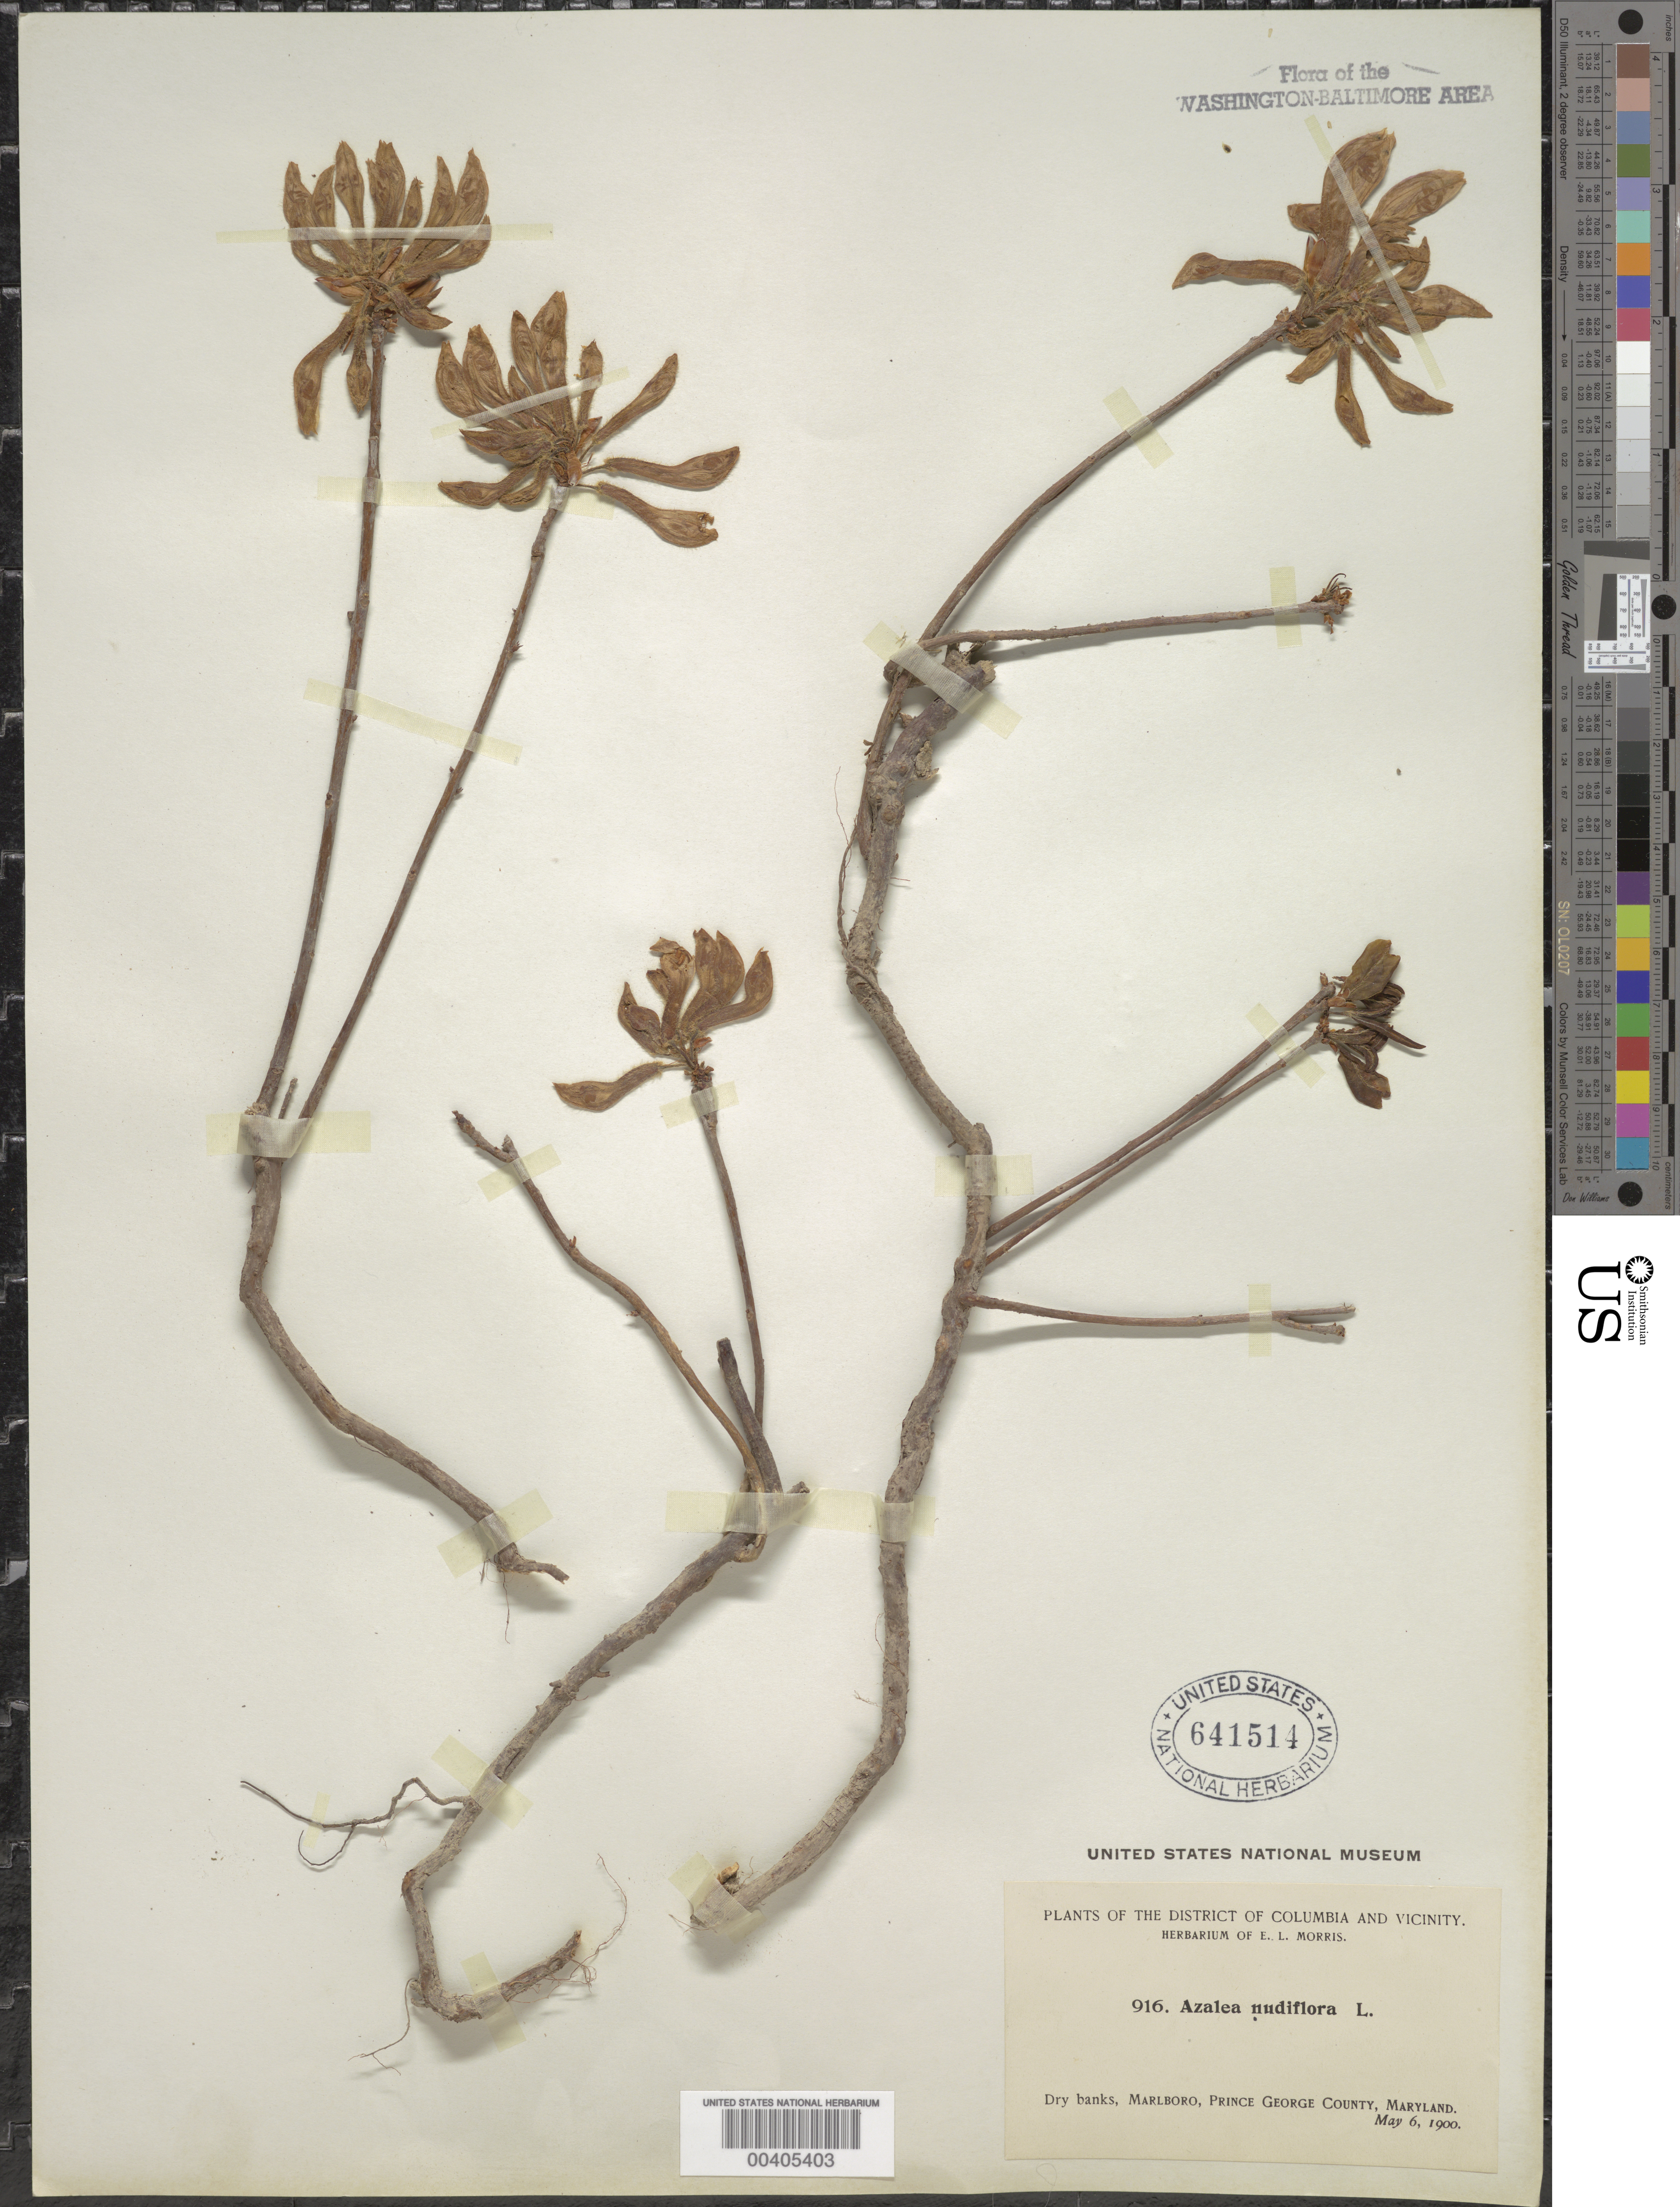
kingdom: Plantae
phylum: Tracheophyta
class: Magnoliopsida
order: Ericales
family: Ericaceae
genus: Rhododendron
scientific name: Rhododendron periclymenoides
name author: (Michx.) Shinners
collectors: E. L. Morris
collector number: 916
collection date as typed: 06 May 1900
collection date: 1900-05-06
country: United States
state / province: Maryland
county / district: Prince George's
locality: Marlboro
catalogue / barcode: US 641514